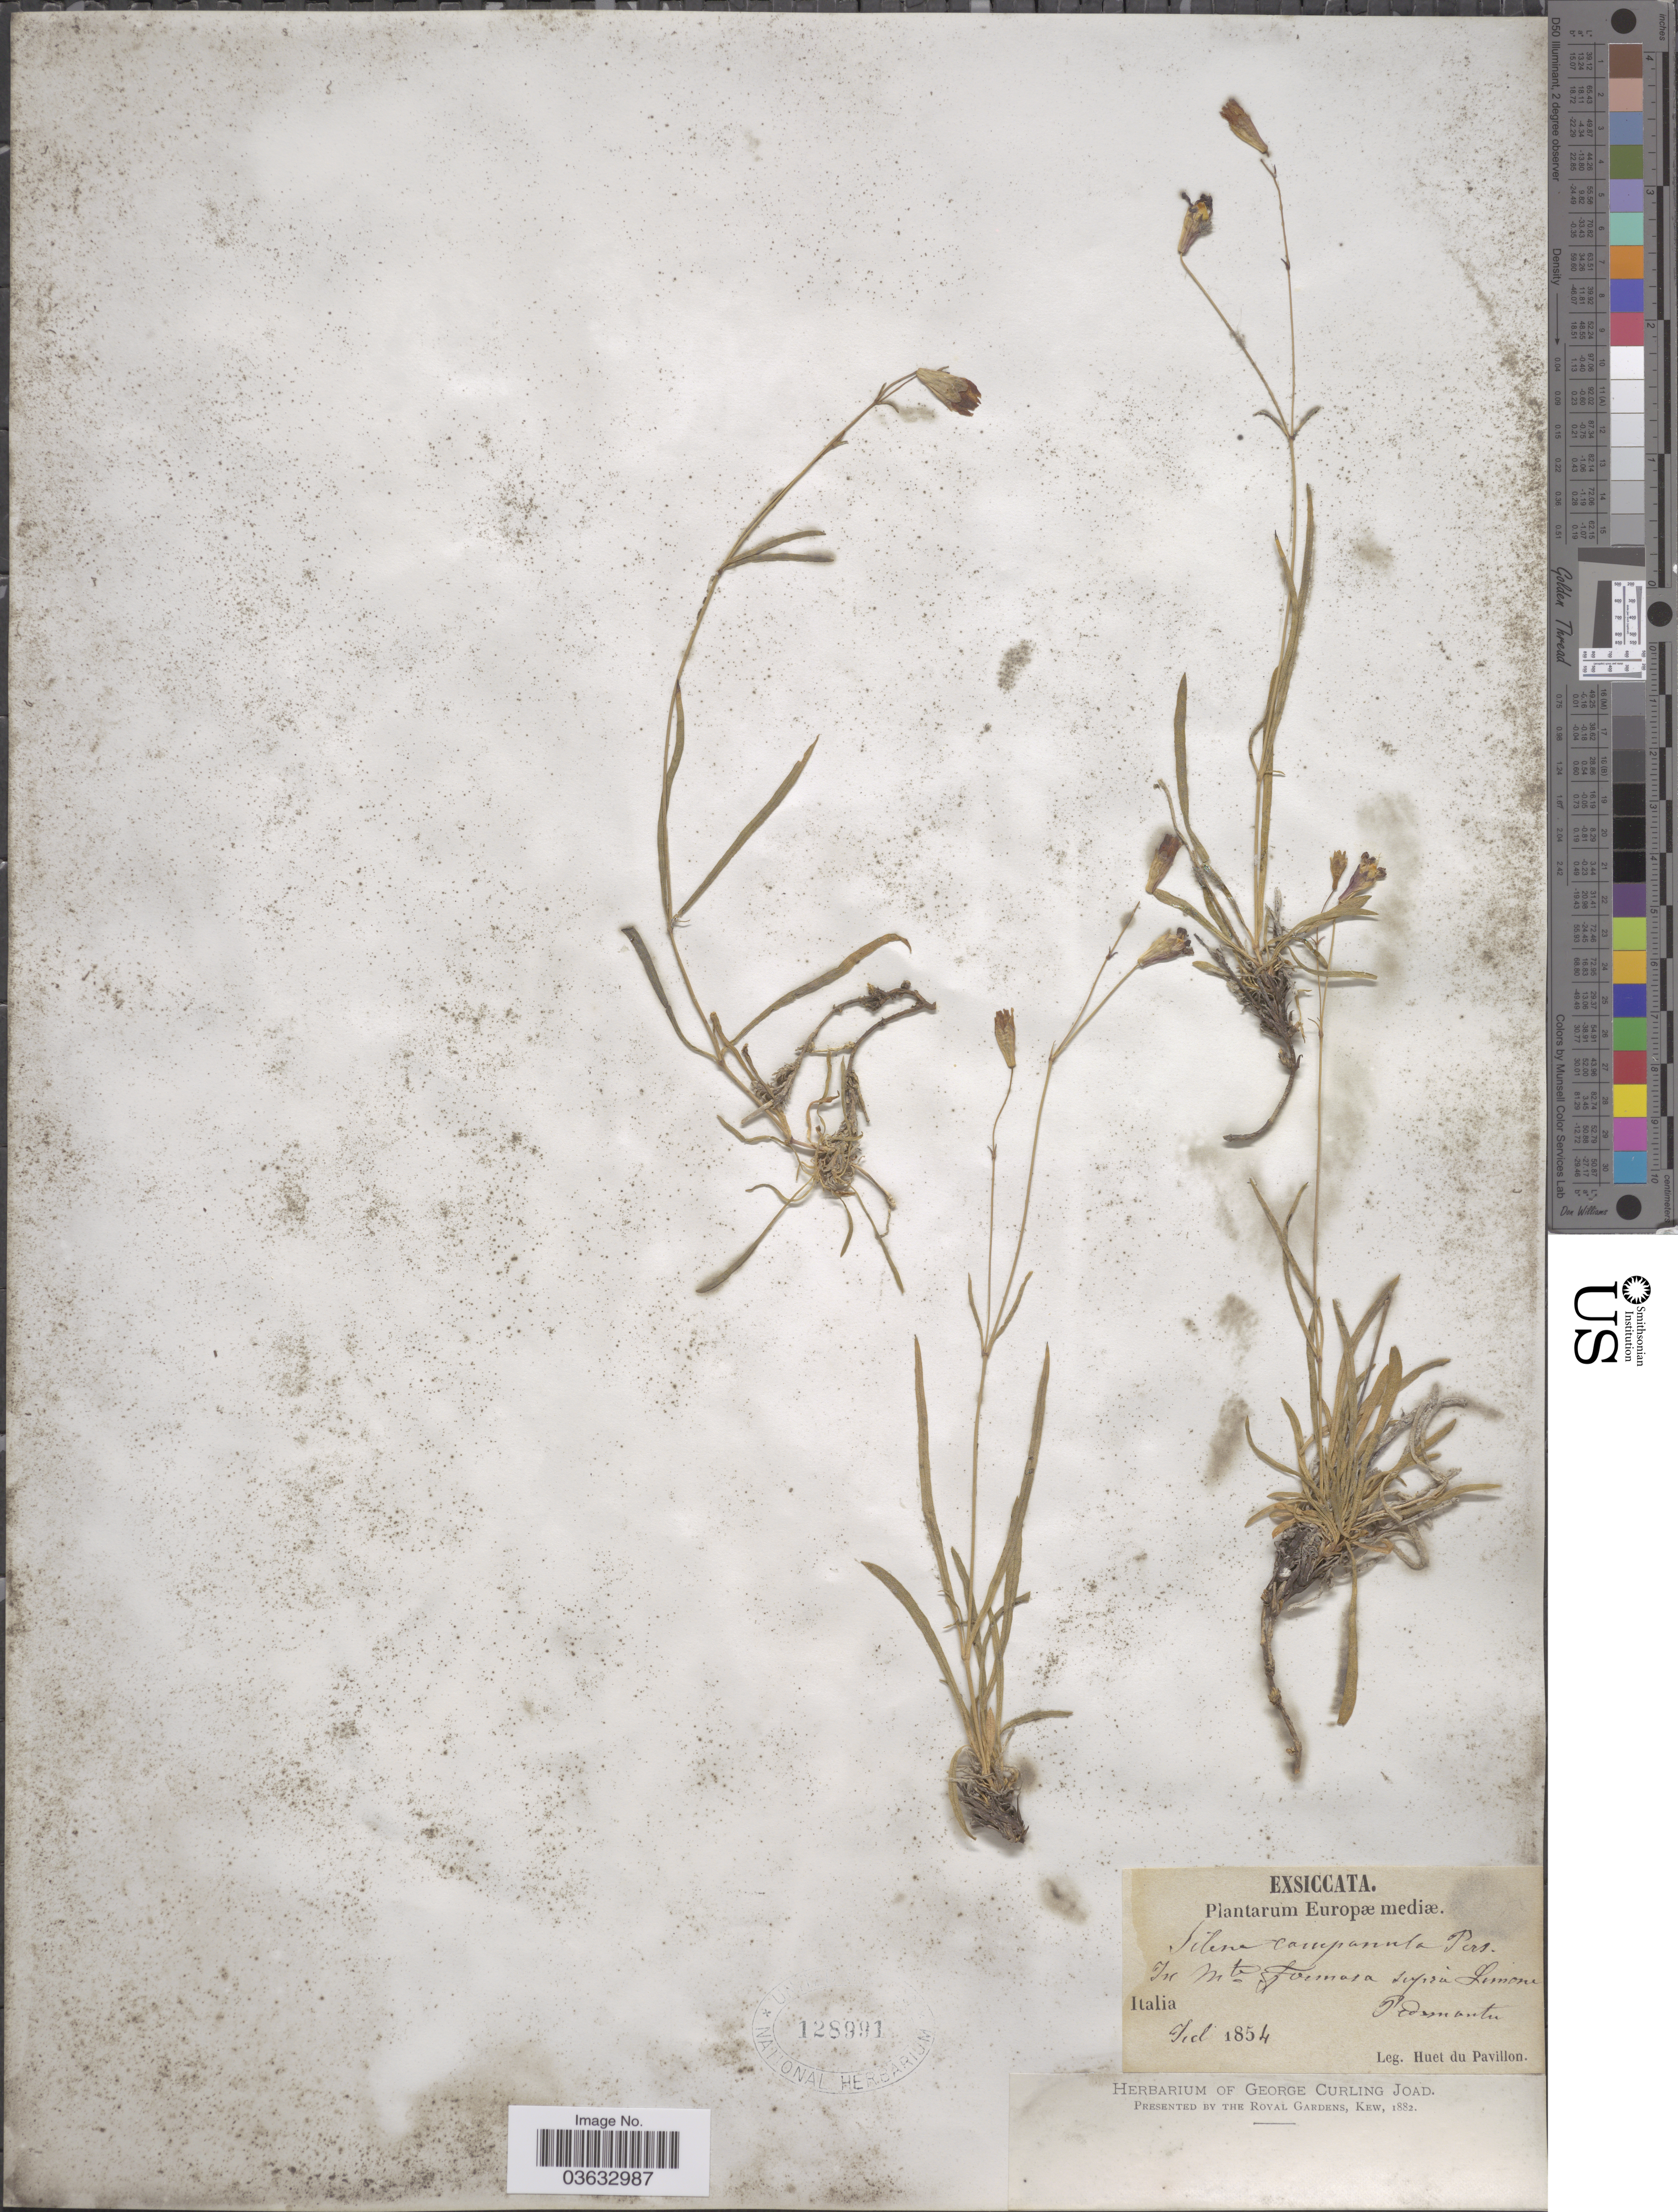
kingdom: Plantae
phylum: Tracheophyta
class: Magnoliopsida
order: Caryophyllales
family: Caryophyllaceae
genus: Silene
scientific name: Silene campanula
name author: Pers.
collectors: Huet du Pavillon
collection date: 1854-07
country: Italy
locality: In Mts Formosa supra Simone [interpreted] P [interpreted] Dosmutu [interpreted].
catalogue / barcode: US 128991